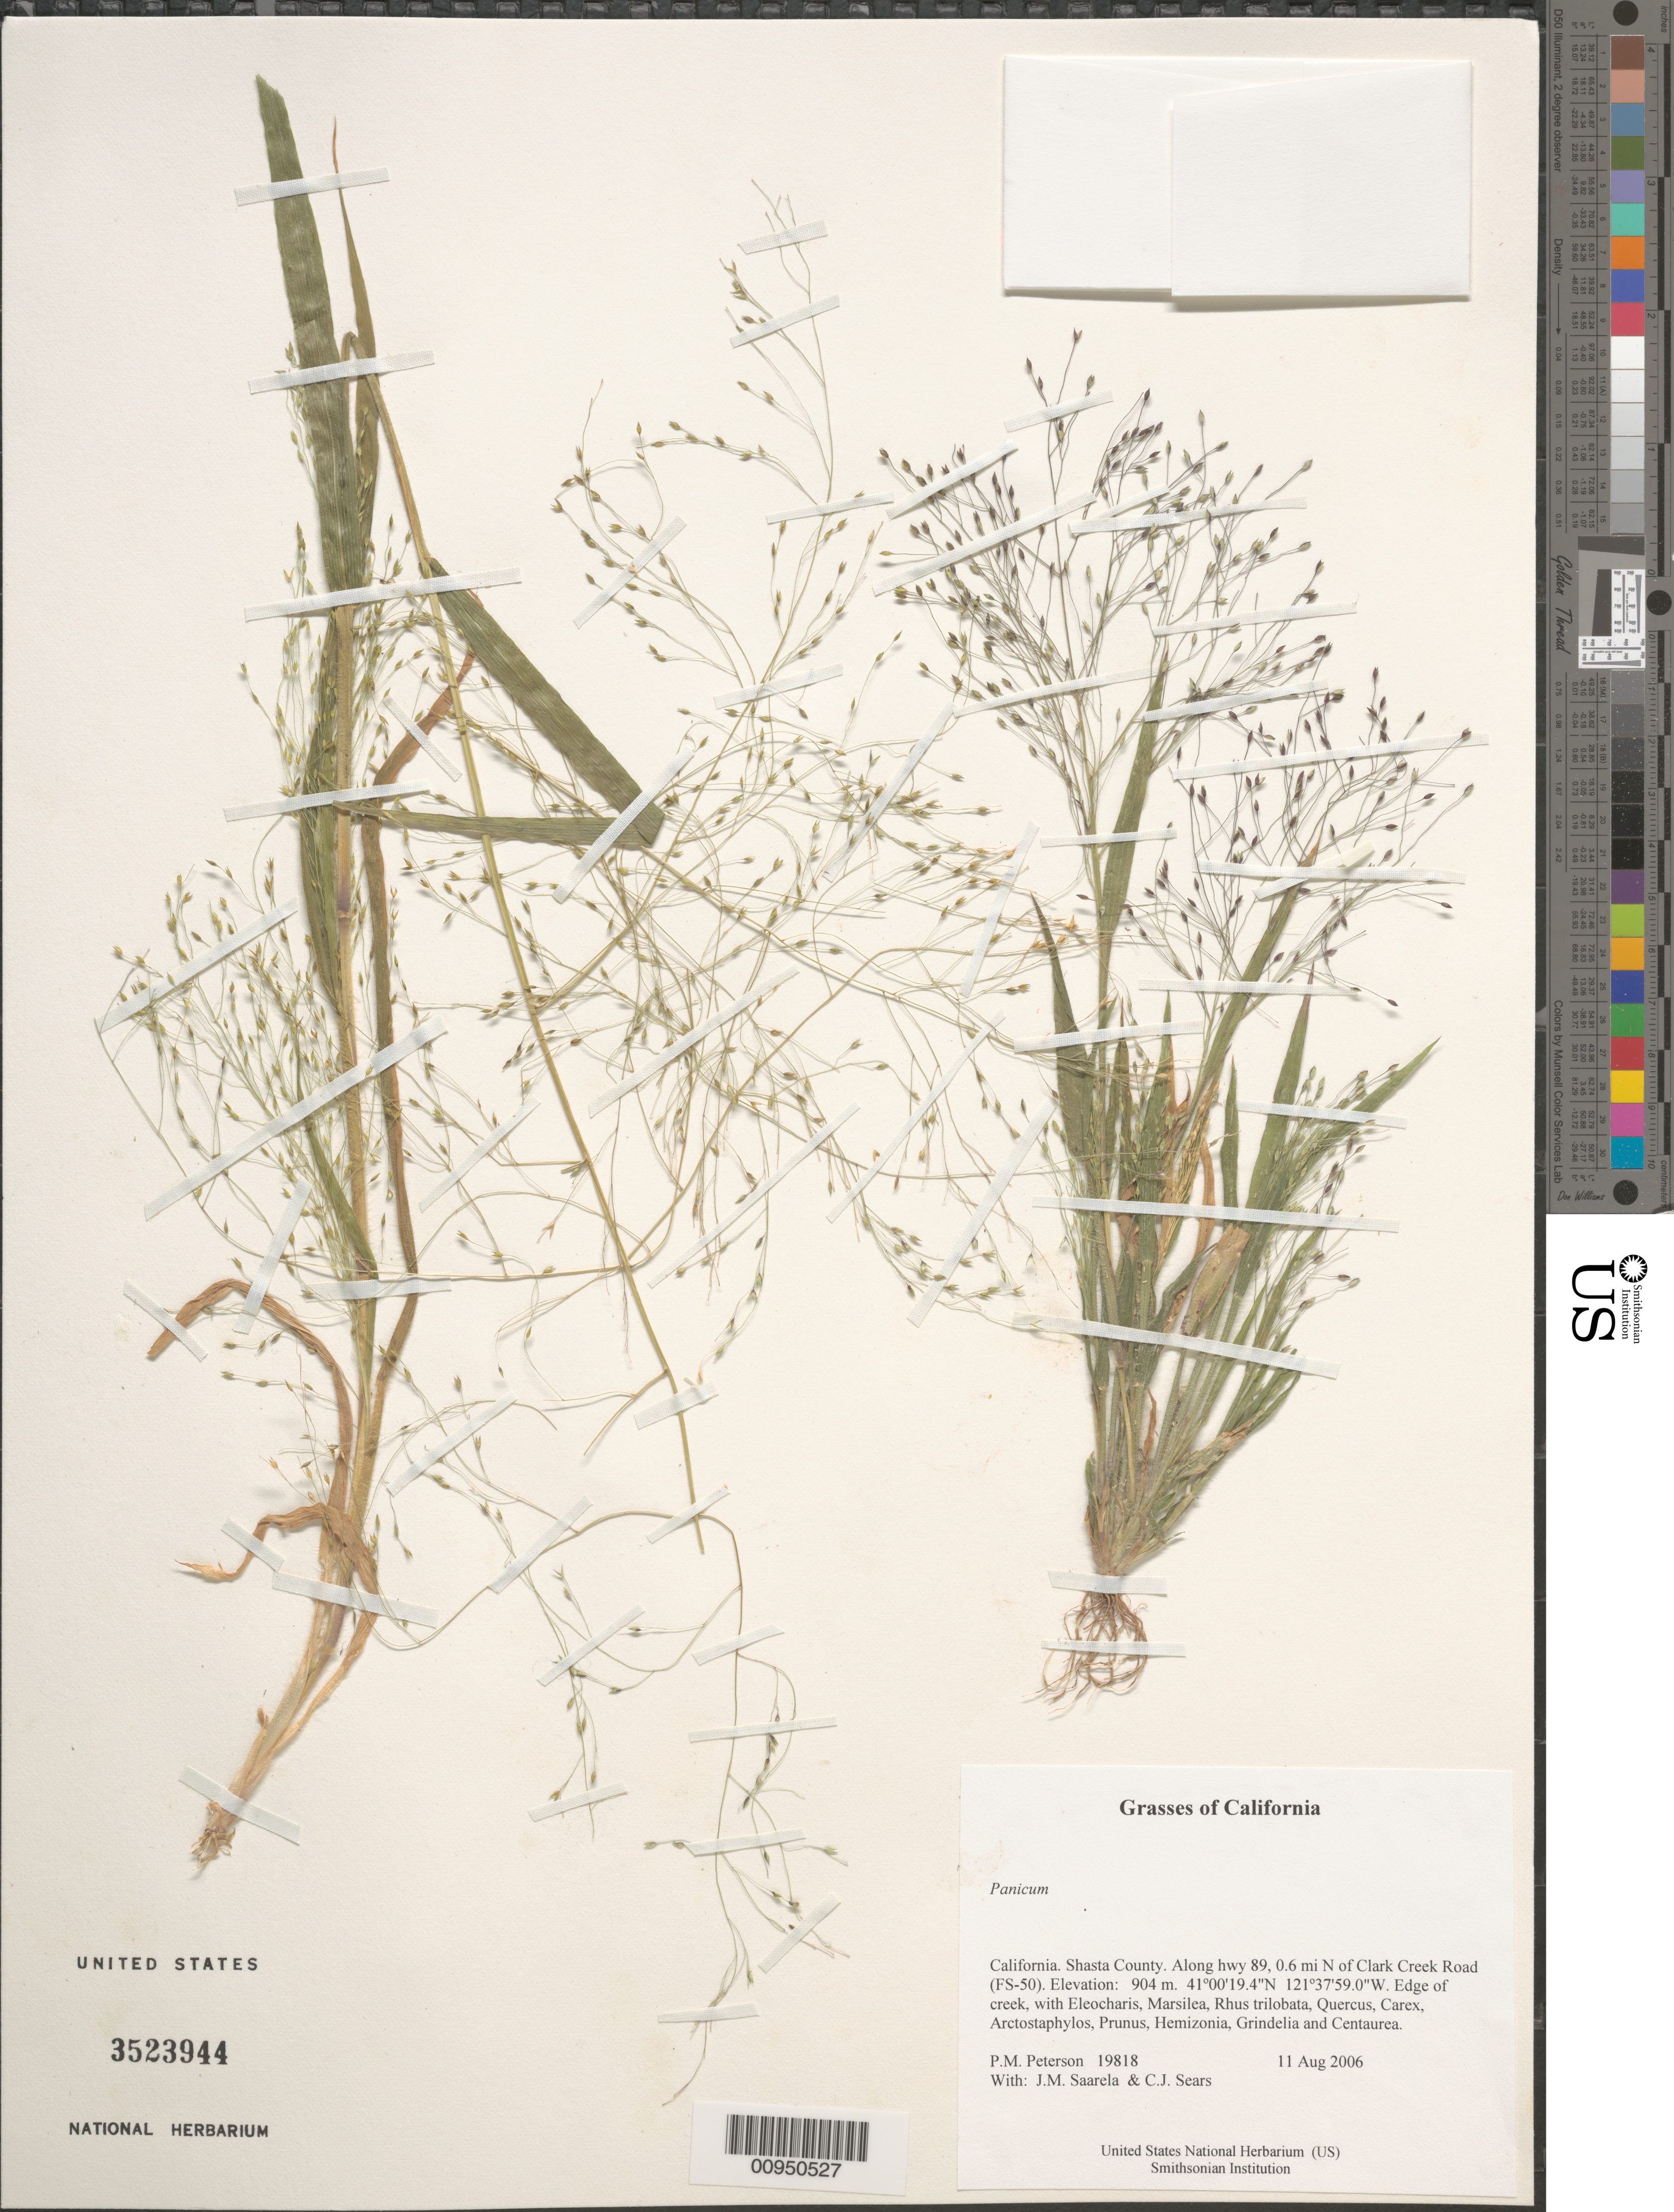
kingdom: Plantae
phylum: Tracheophyta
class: Liliopsida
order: Poales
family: Poaceae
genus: Panicum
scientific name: Panicum sp.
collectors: P. M. Peterson, J. Saarela & C. Sears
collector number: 19818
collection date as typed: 11 Aug 2006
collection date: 2006-08-11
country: United States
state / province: California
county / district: Shasta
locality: Along hwy 89, 0.6 mi N of Clark Creek Road (FS-50).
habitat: Edge of creek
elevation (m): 904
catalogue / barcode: US 3523944